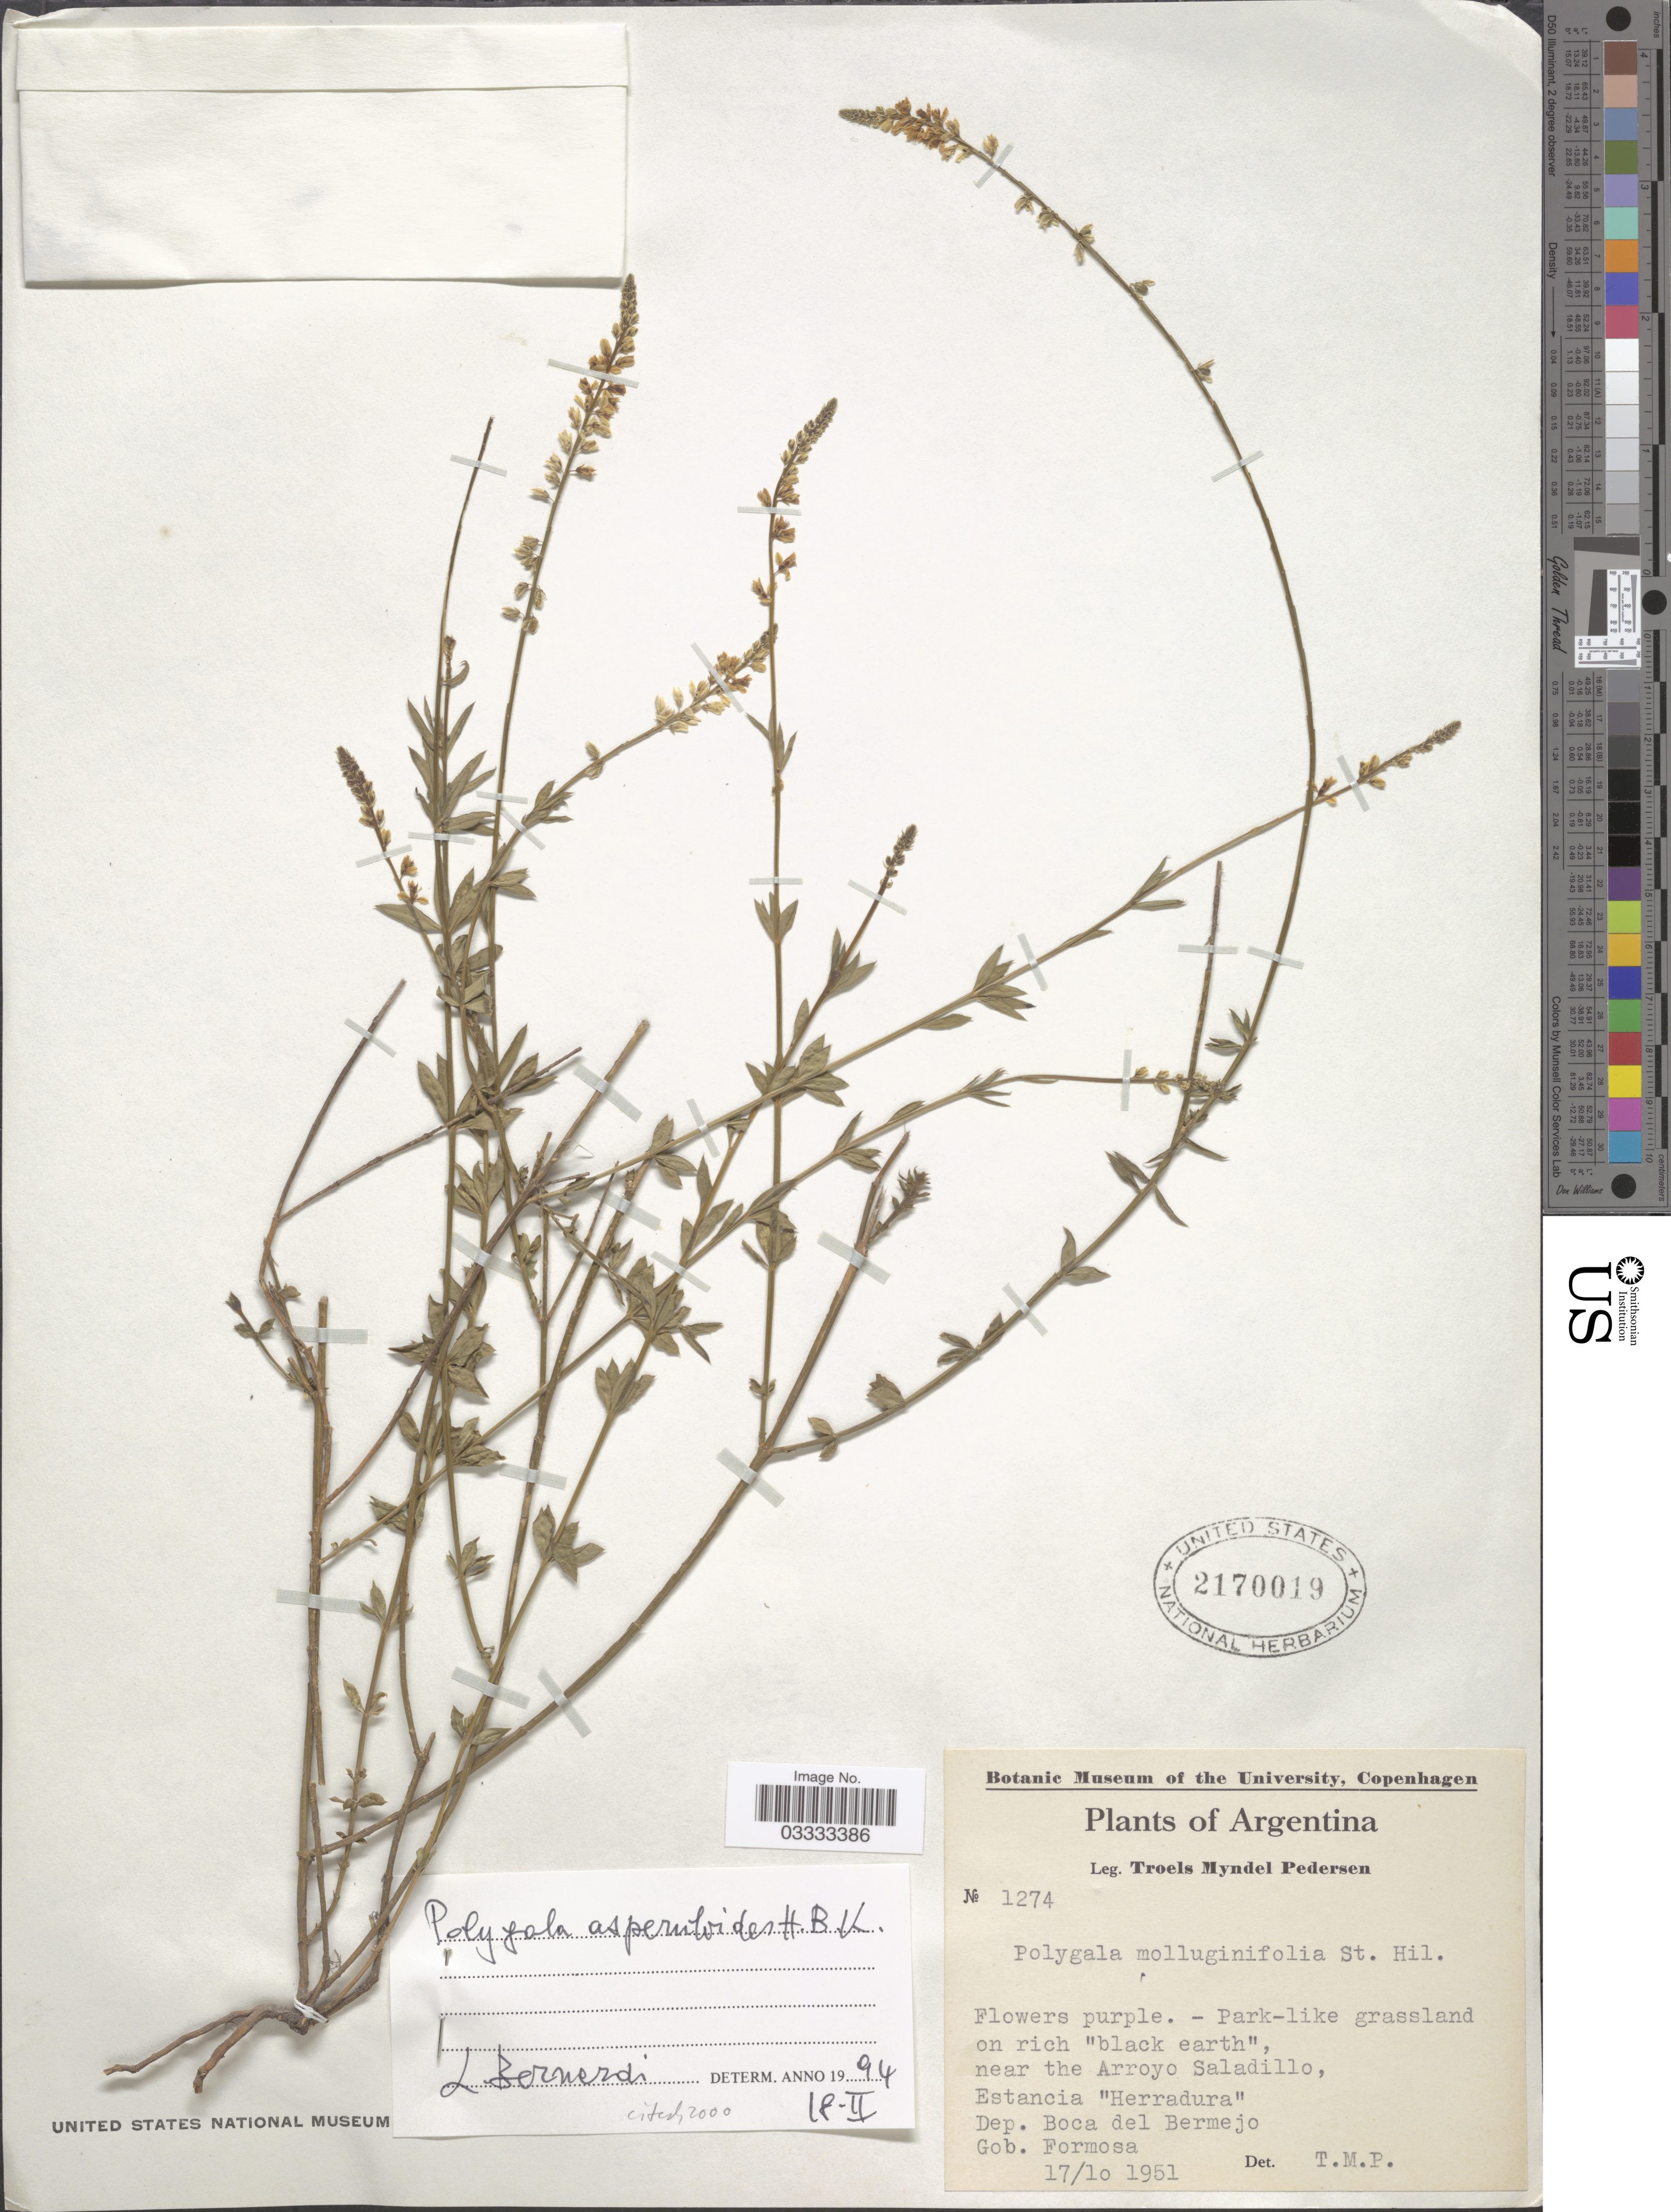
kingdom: Plantae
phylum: Tracheophyta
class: Magnoliopsida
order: Fabales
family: Polygalaceae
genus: Polygala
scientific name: Polygala asperuloides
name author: Kunth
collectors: T. Pederson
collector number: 1274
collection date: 1951-10-17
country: Argentina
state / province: Formosa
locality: Estancia "Herradura". Dep. Boca del Bermejo. Gob. Formosa.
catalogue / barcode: US 2170019